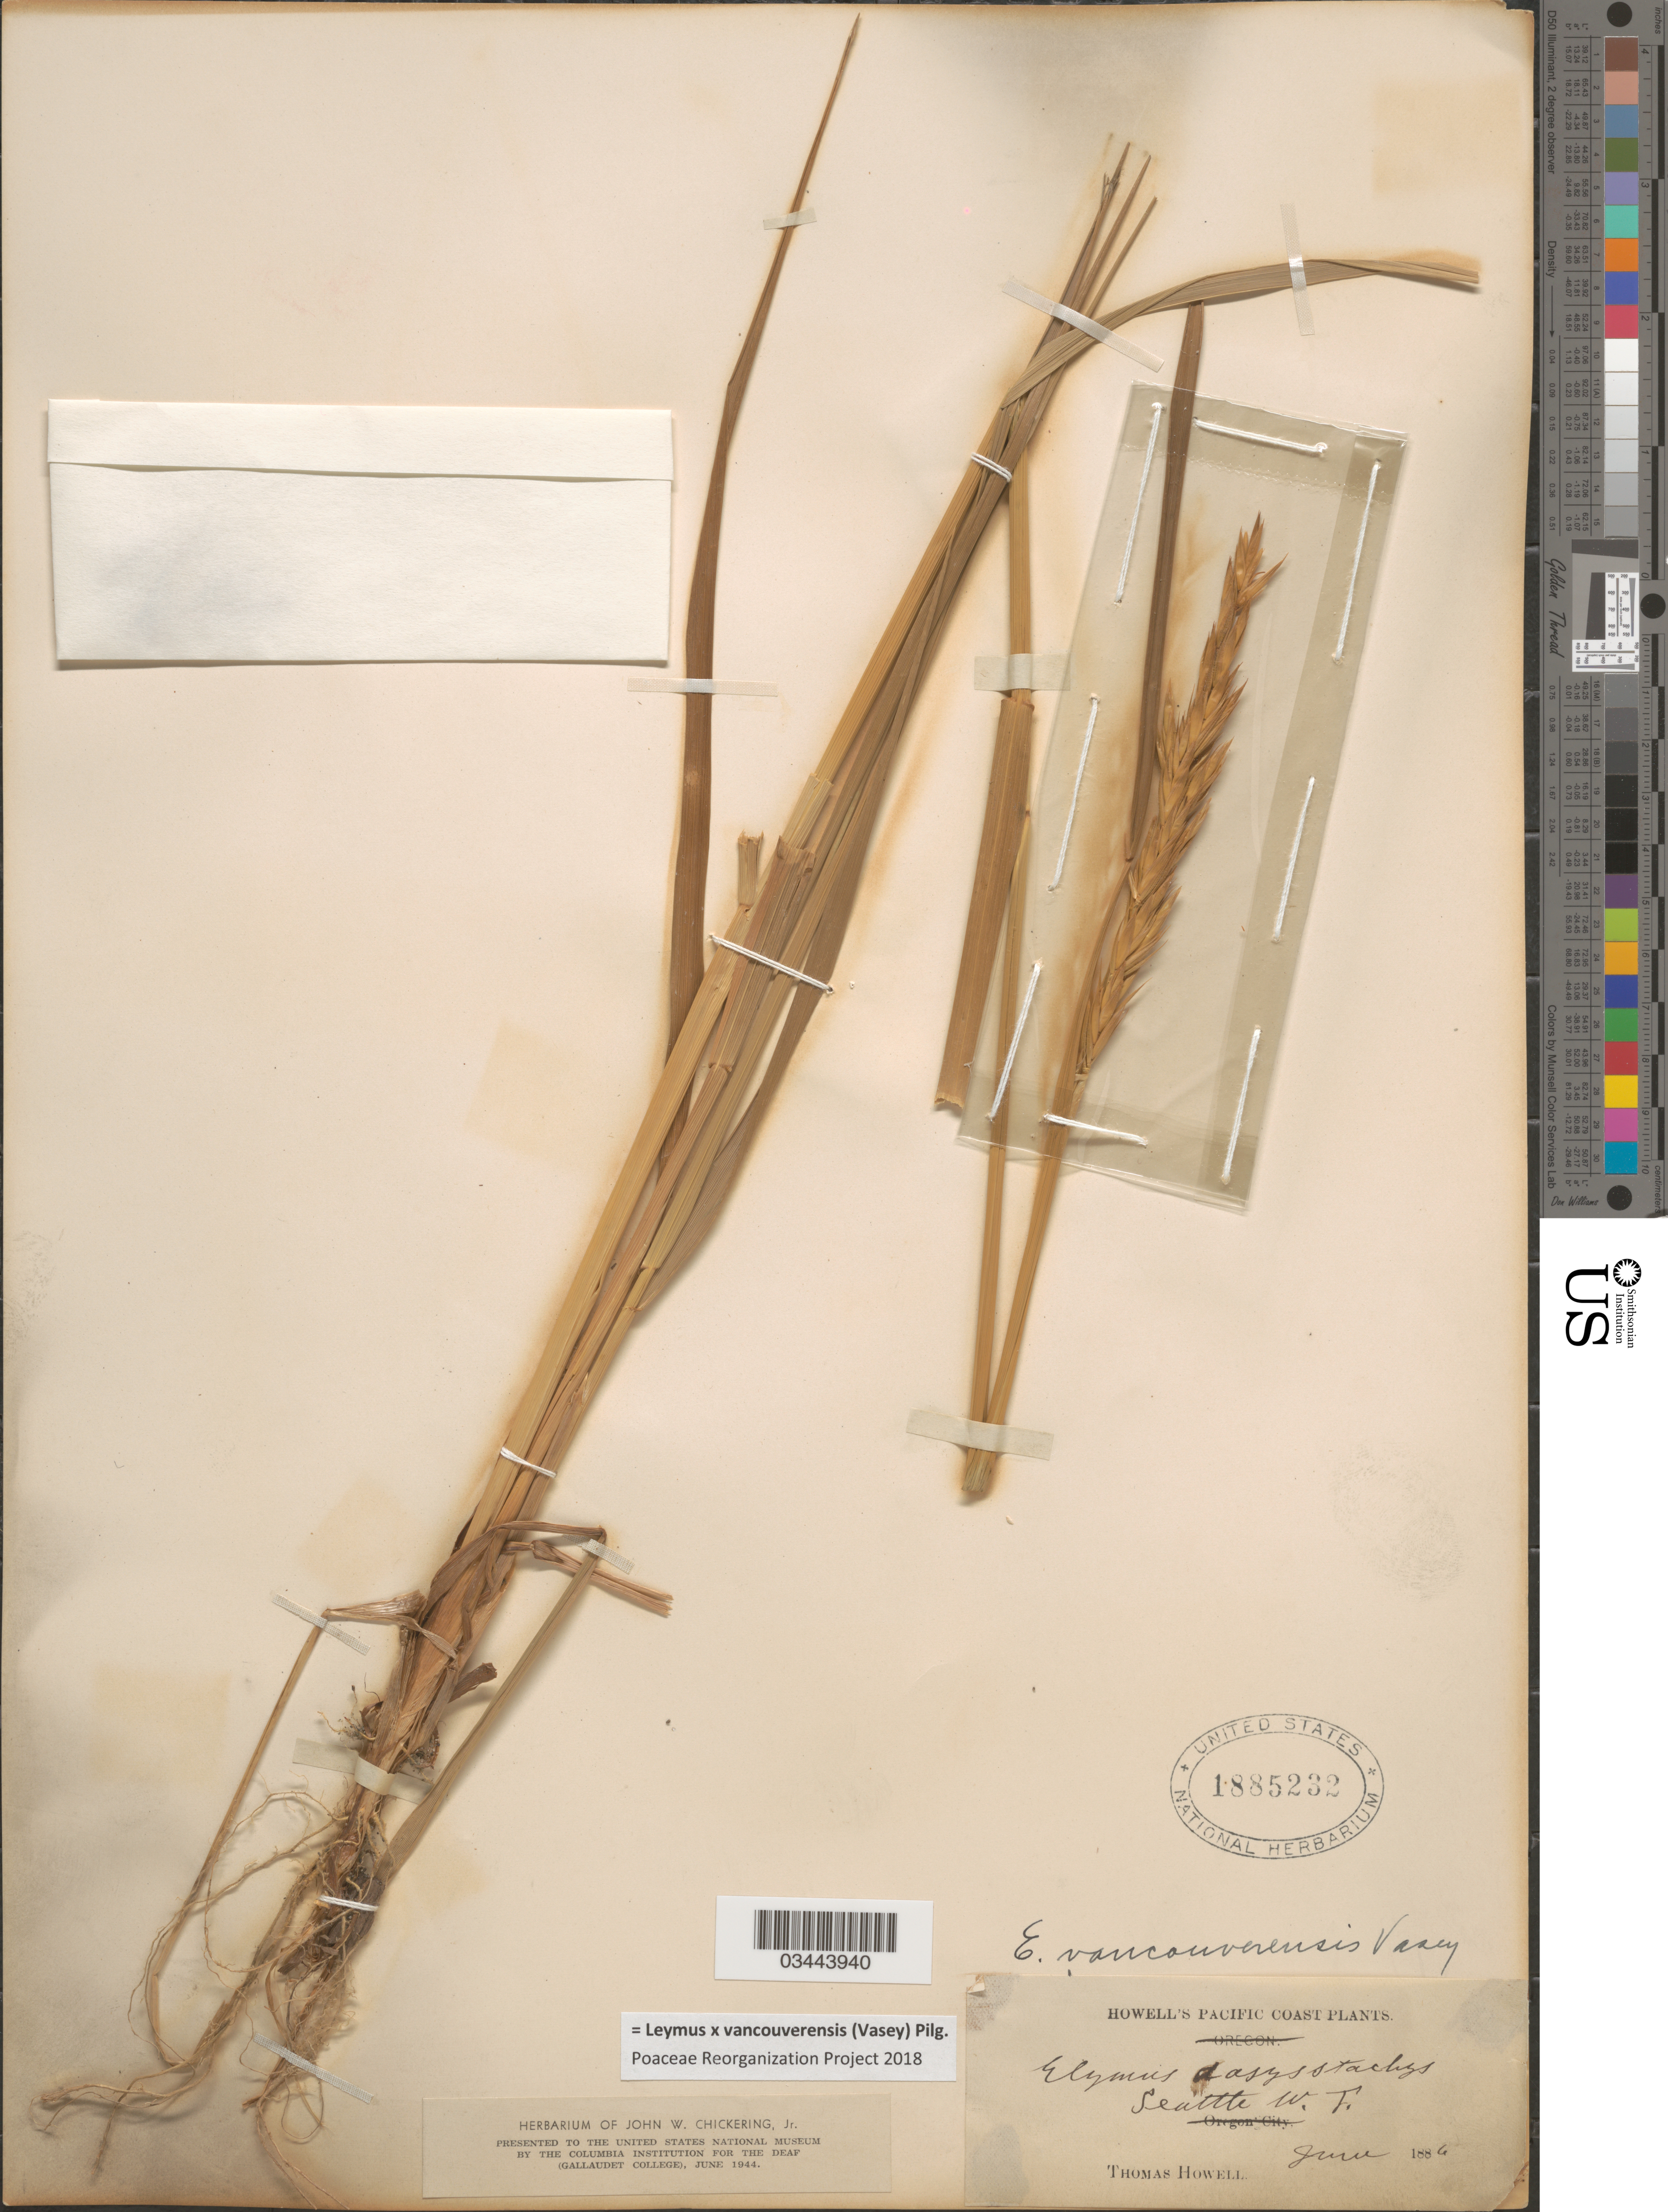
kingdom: Plantae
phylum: Tracheophyta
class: Liliopsida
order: Poales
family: Poaceae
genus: Leymus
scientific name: Leymus x vancouverensis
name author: (Vasey) Pilg.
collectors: T. Howell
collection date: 1886-06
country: United States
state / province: Washington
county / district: King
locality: Pacific Coast. Seattle W. F.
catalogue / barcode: US 1885232